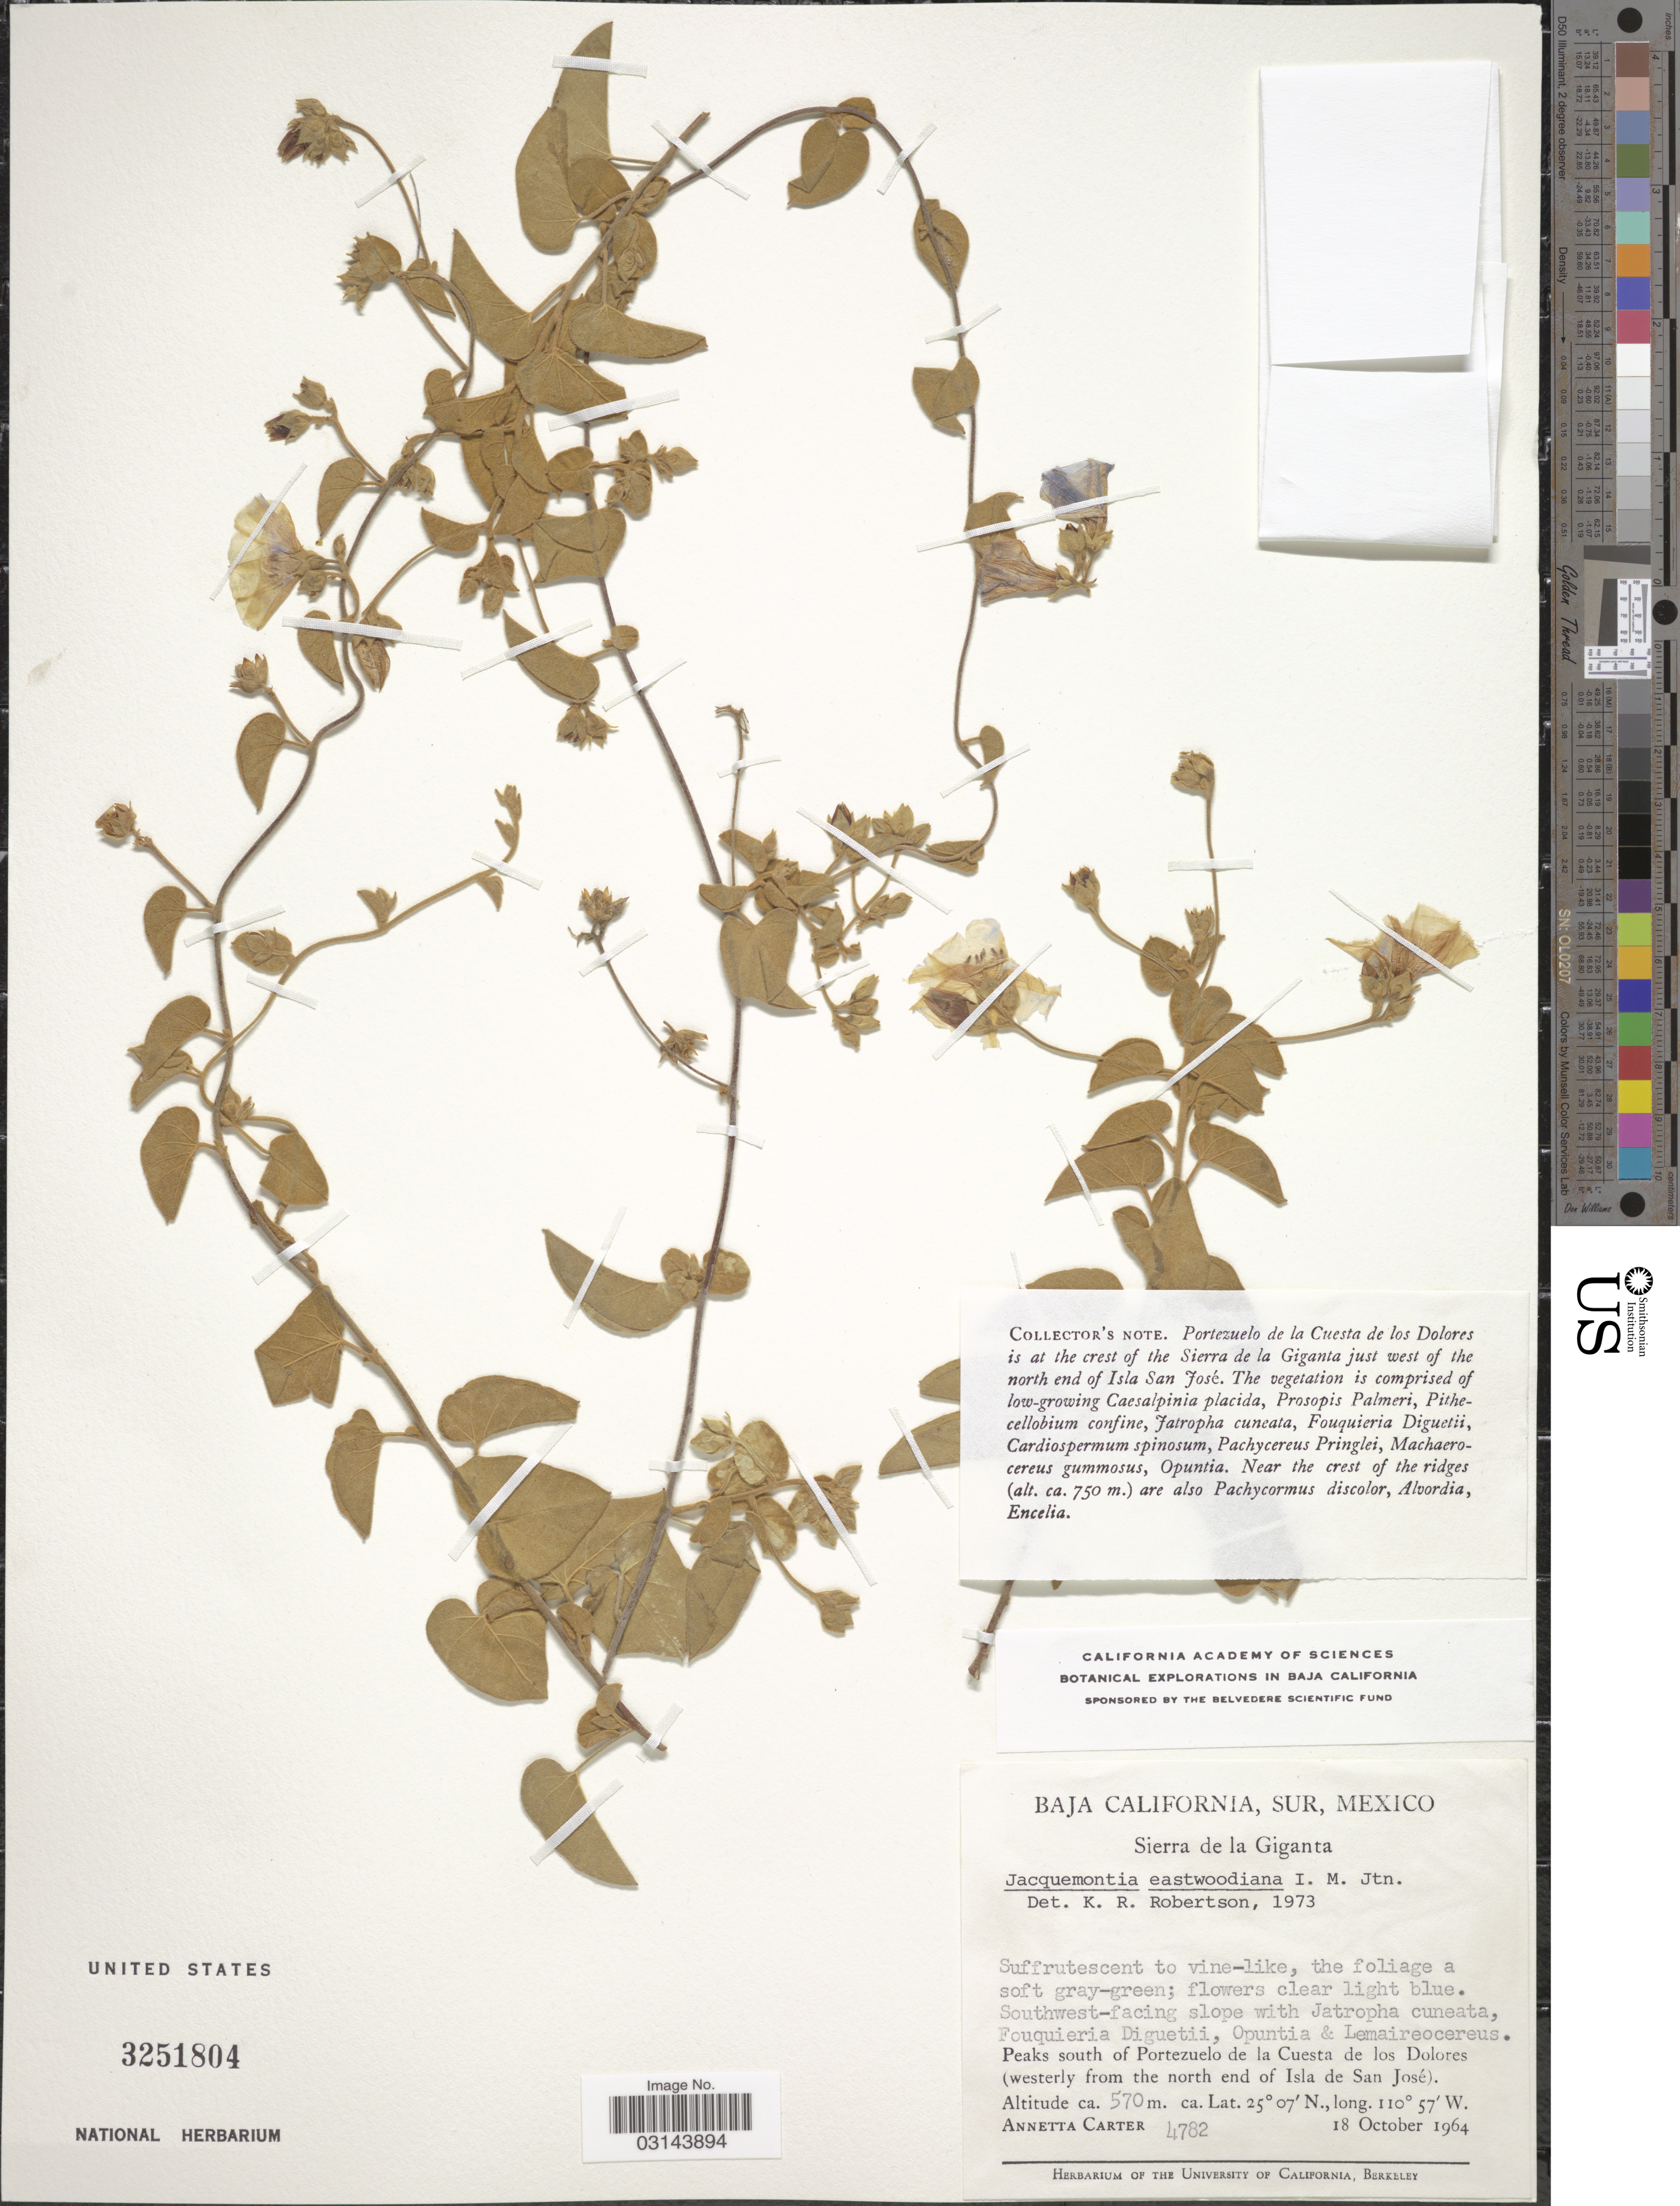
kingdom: Plantae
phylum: Tracheophyta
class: Magnoliopsida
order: Solanales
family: Convolvulaceae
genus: Jacquemontia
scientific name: Jacquemontia eastwoodiana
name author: I.M. Johnst.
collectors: A. Carter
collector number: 4782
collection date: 1964-10-18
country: Mexico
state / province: Baja California Sur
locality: Sierra de la Giganta. Peaks south of Portezuelo de la Cuesta de los Dolores (westerly from the north end of Isla de San José).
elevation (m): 570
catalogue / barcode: US 3251804